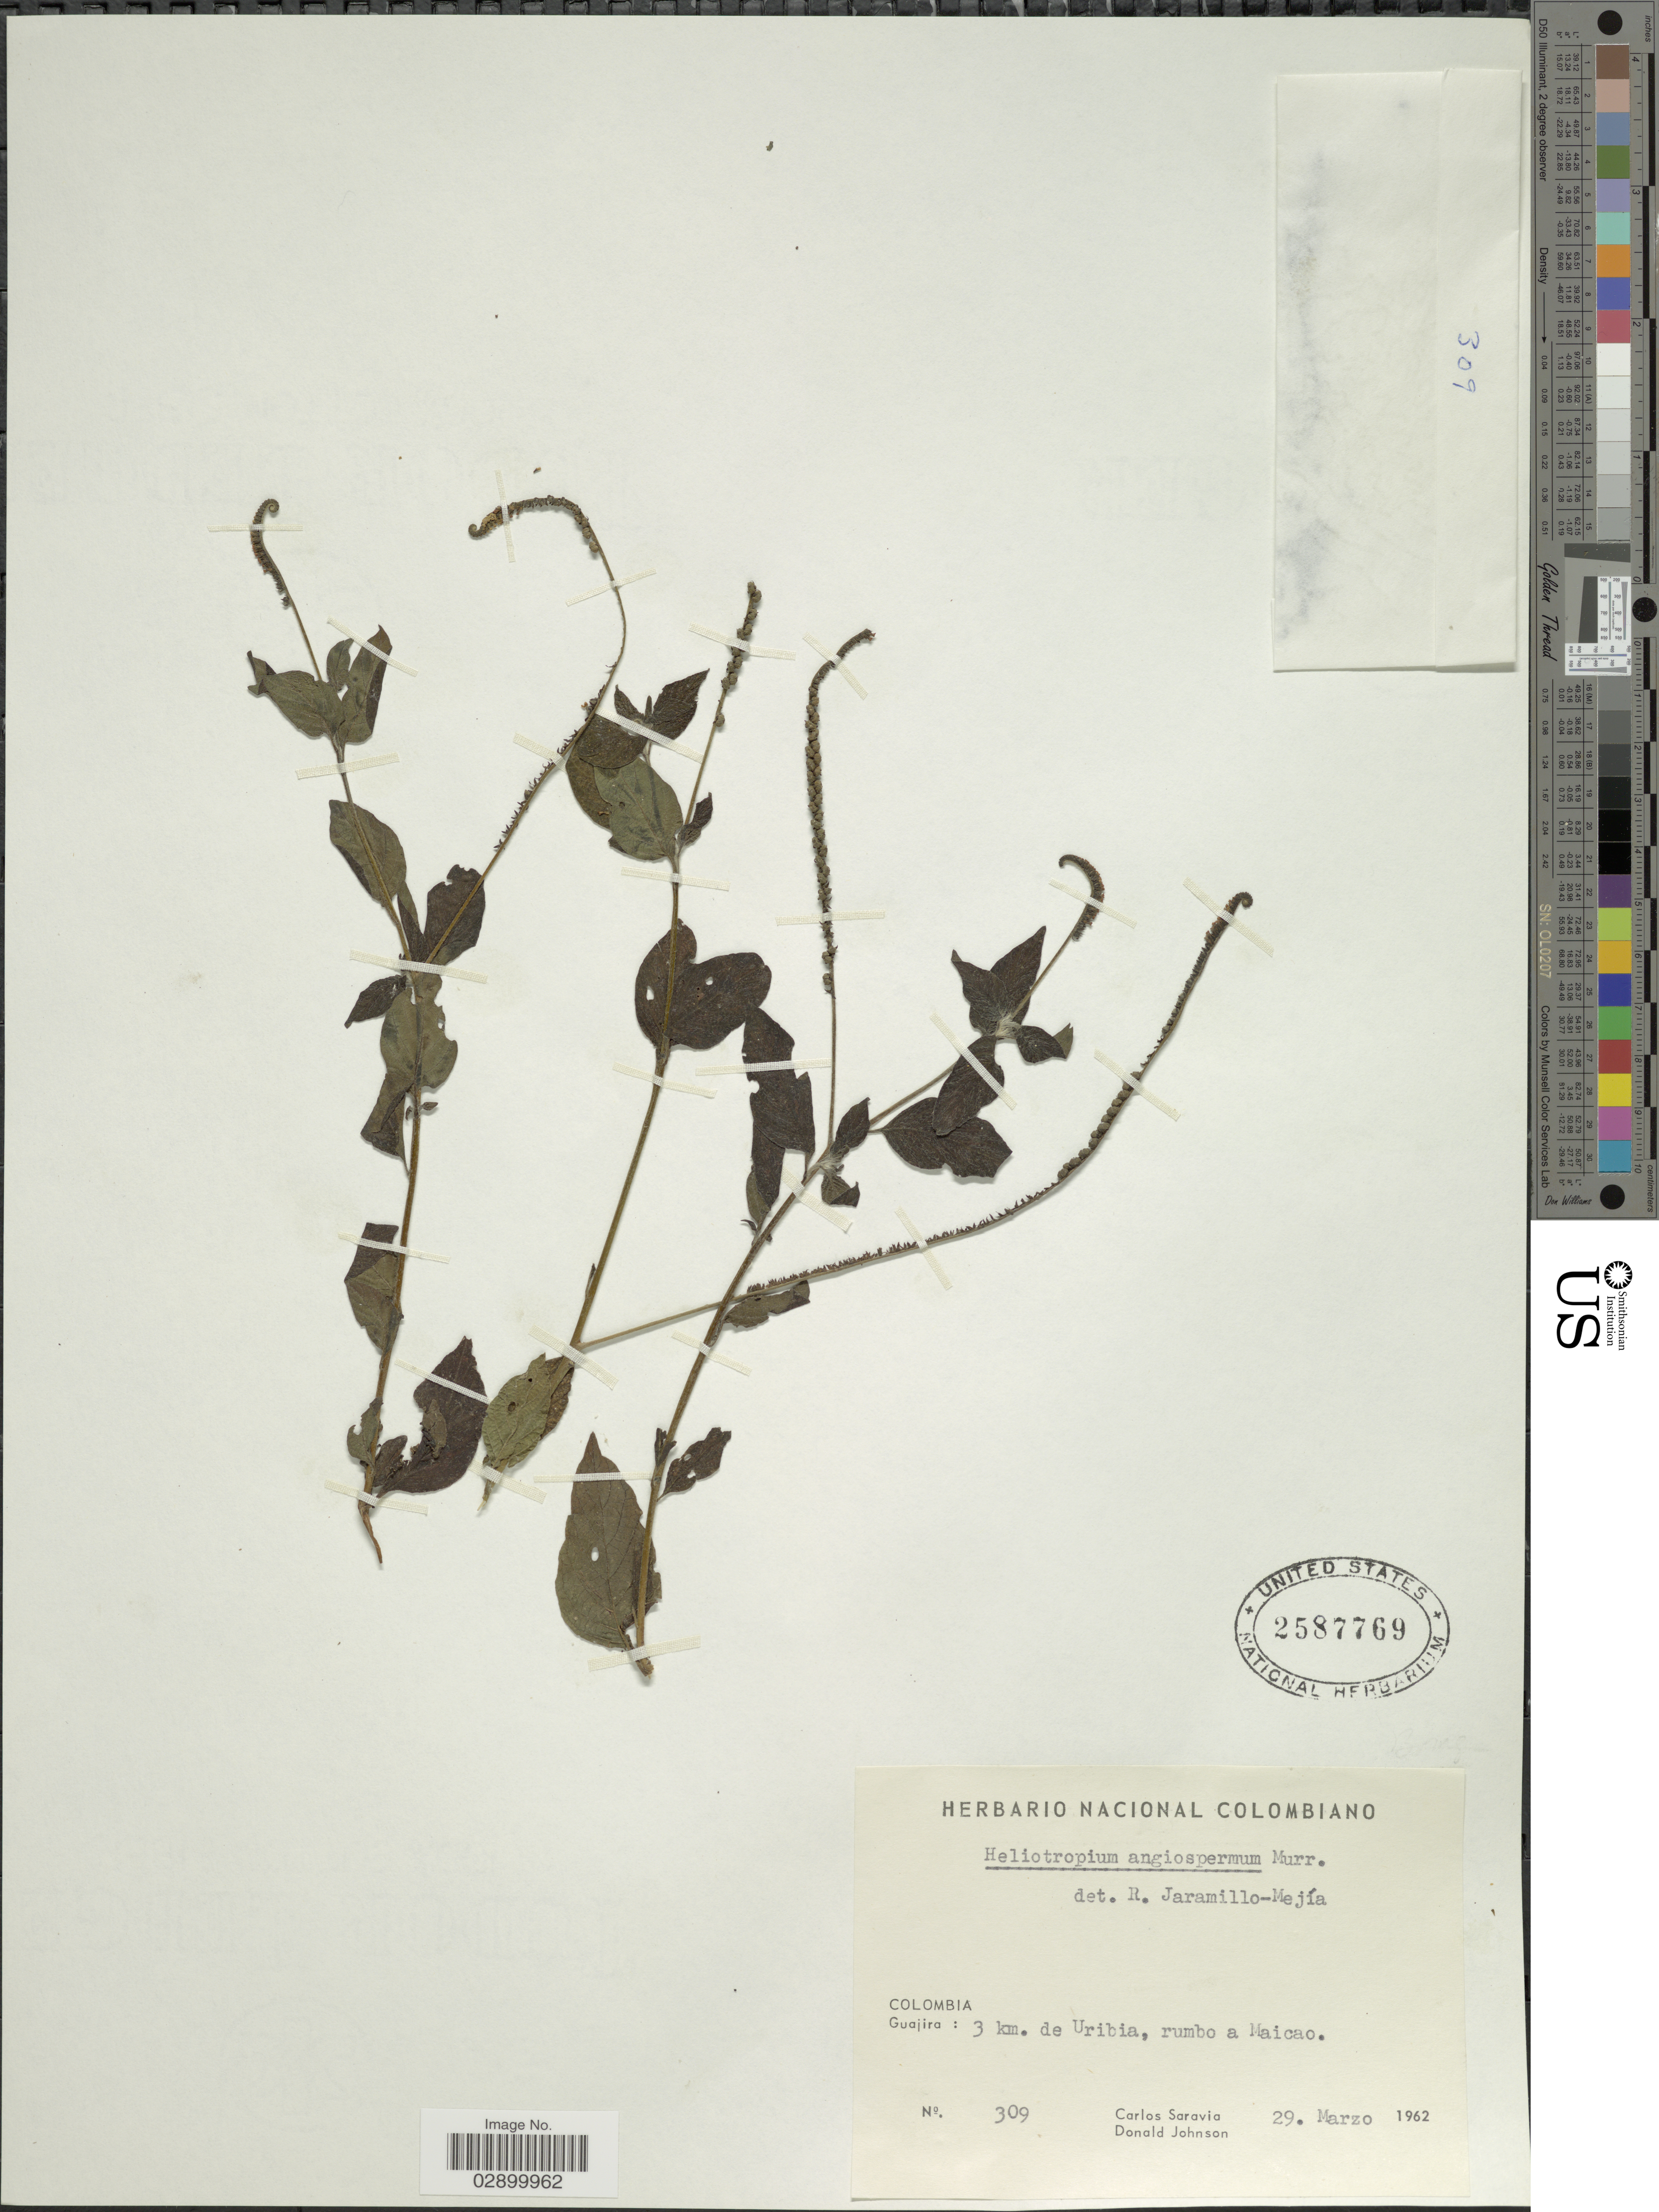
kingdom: Plantae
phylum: Tracheophyta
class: Magnoliopsida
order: Boraginales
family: Heliotropiaceae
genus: Heliotropium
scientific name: Heliotropium angiospermum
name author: Murray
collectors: C. Saravia & D. Johnson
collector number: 309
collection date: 1962-03-29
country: Colombia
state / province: La Guajira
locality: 3 km. de Uribia, rumbo a Maicao.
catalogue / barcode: US 2587769